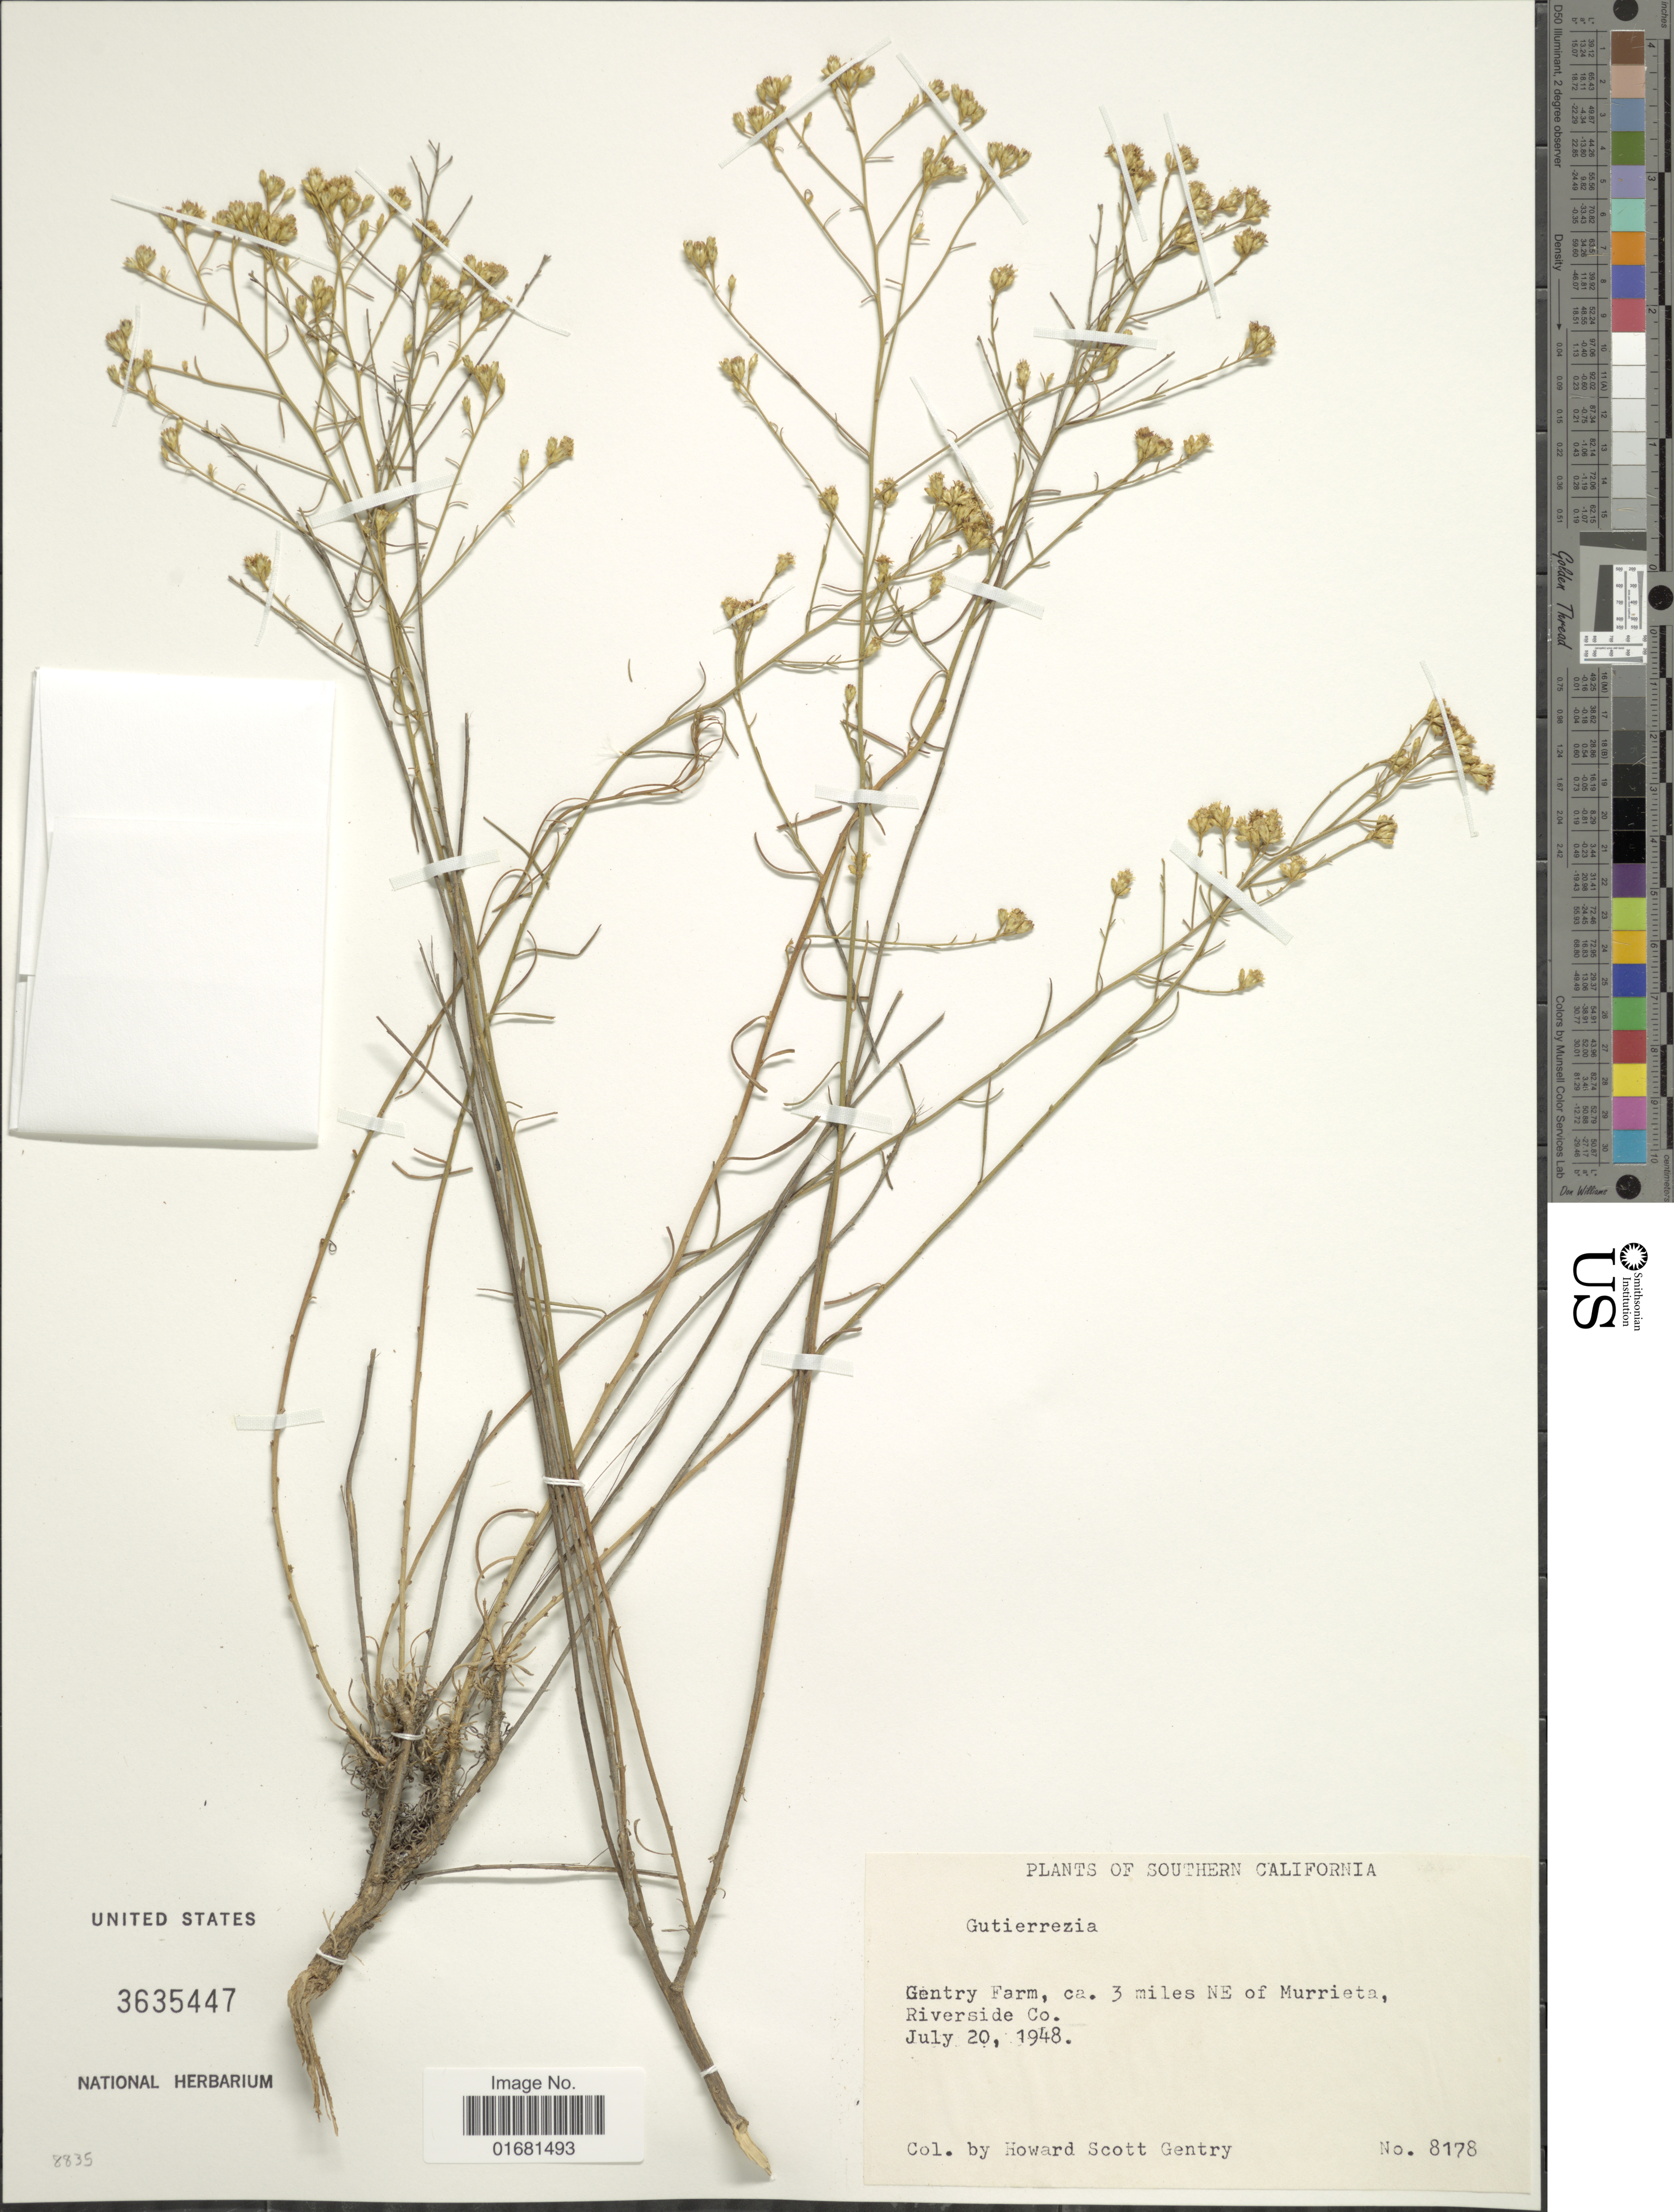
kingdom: Plantae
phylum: Tracheophyta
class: Magnoliopsida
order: Asterales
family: Asteraceae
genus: Gutierrezia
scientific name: Gutierrezia sp.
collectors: H. S. Gentry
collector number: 8178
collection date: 1948-07-20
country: United States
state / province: California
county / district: Riverside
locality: Southern California. Gentry Farm, ca. 3 miles NE of Murrieta. Riverside Co.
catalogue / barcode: US 3635447